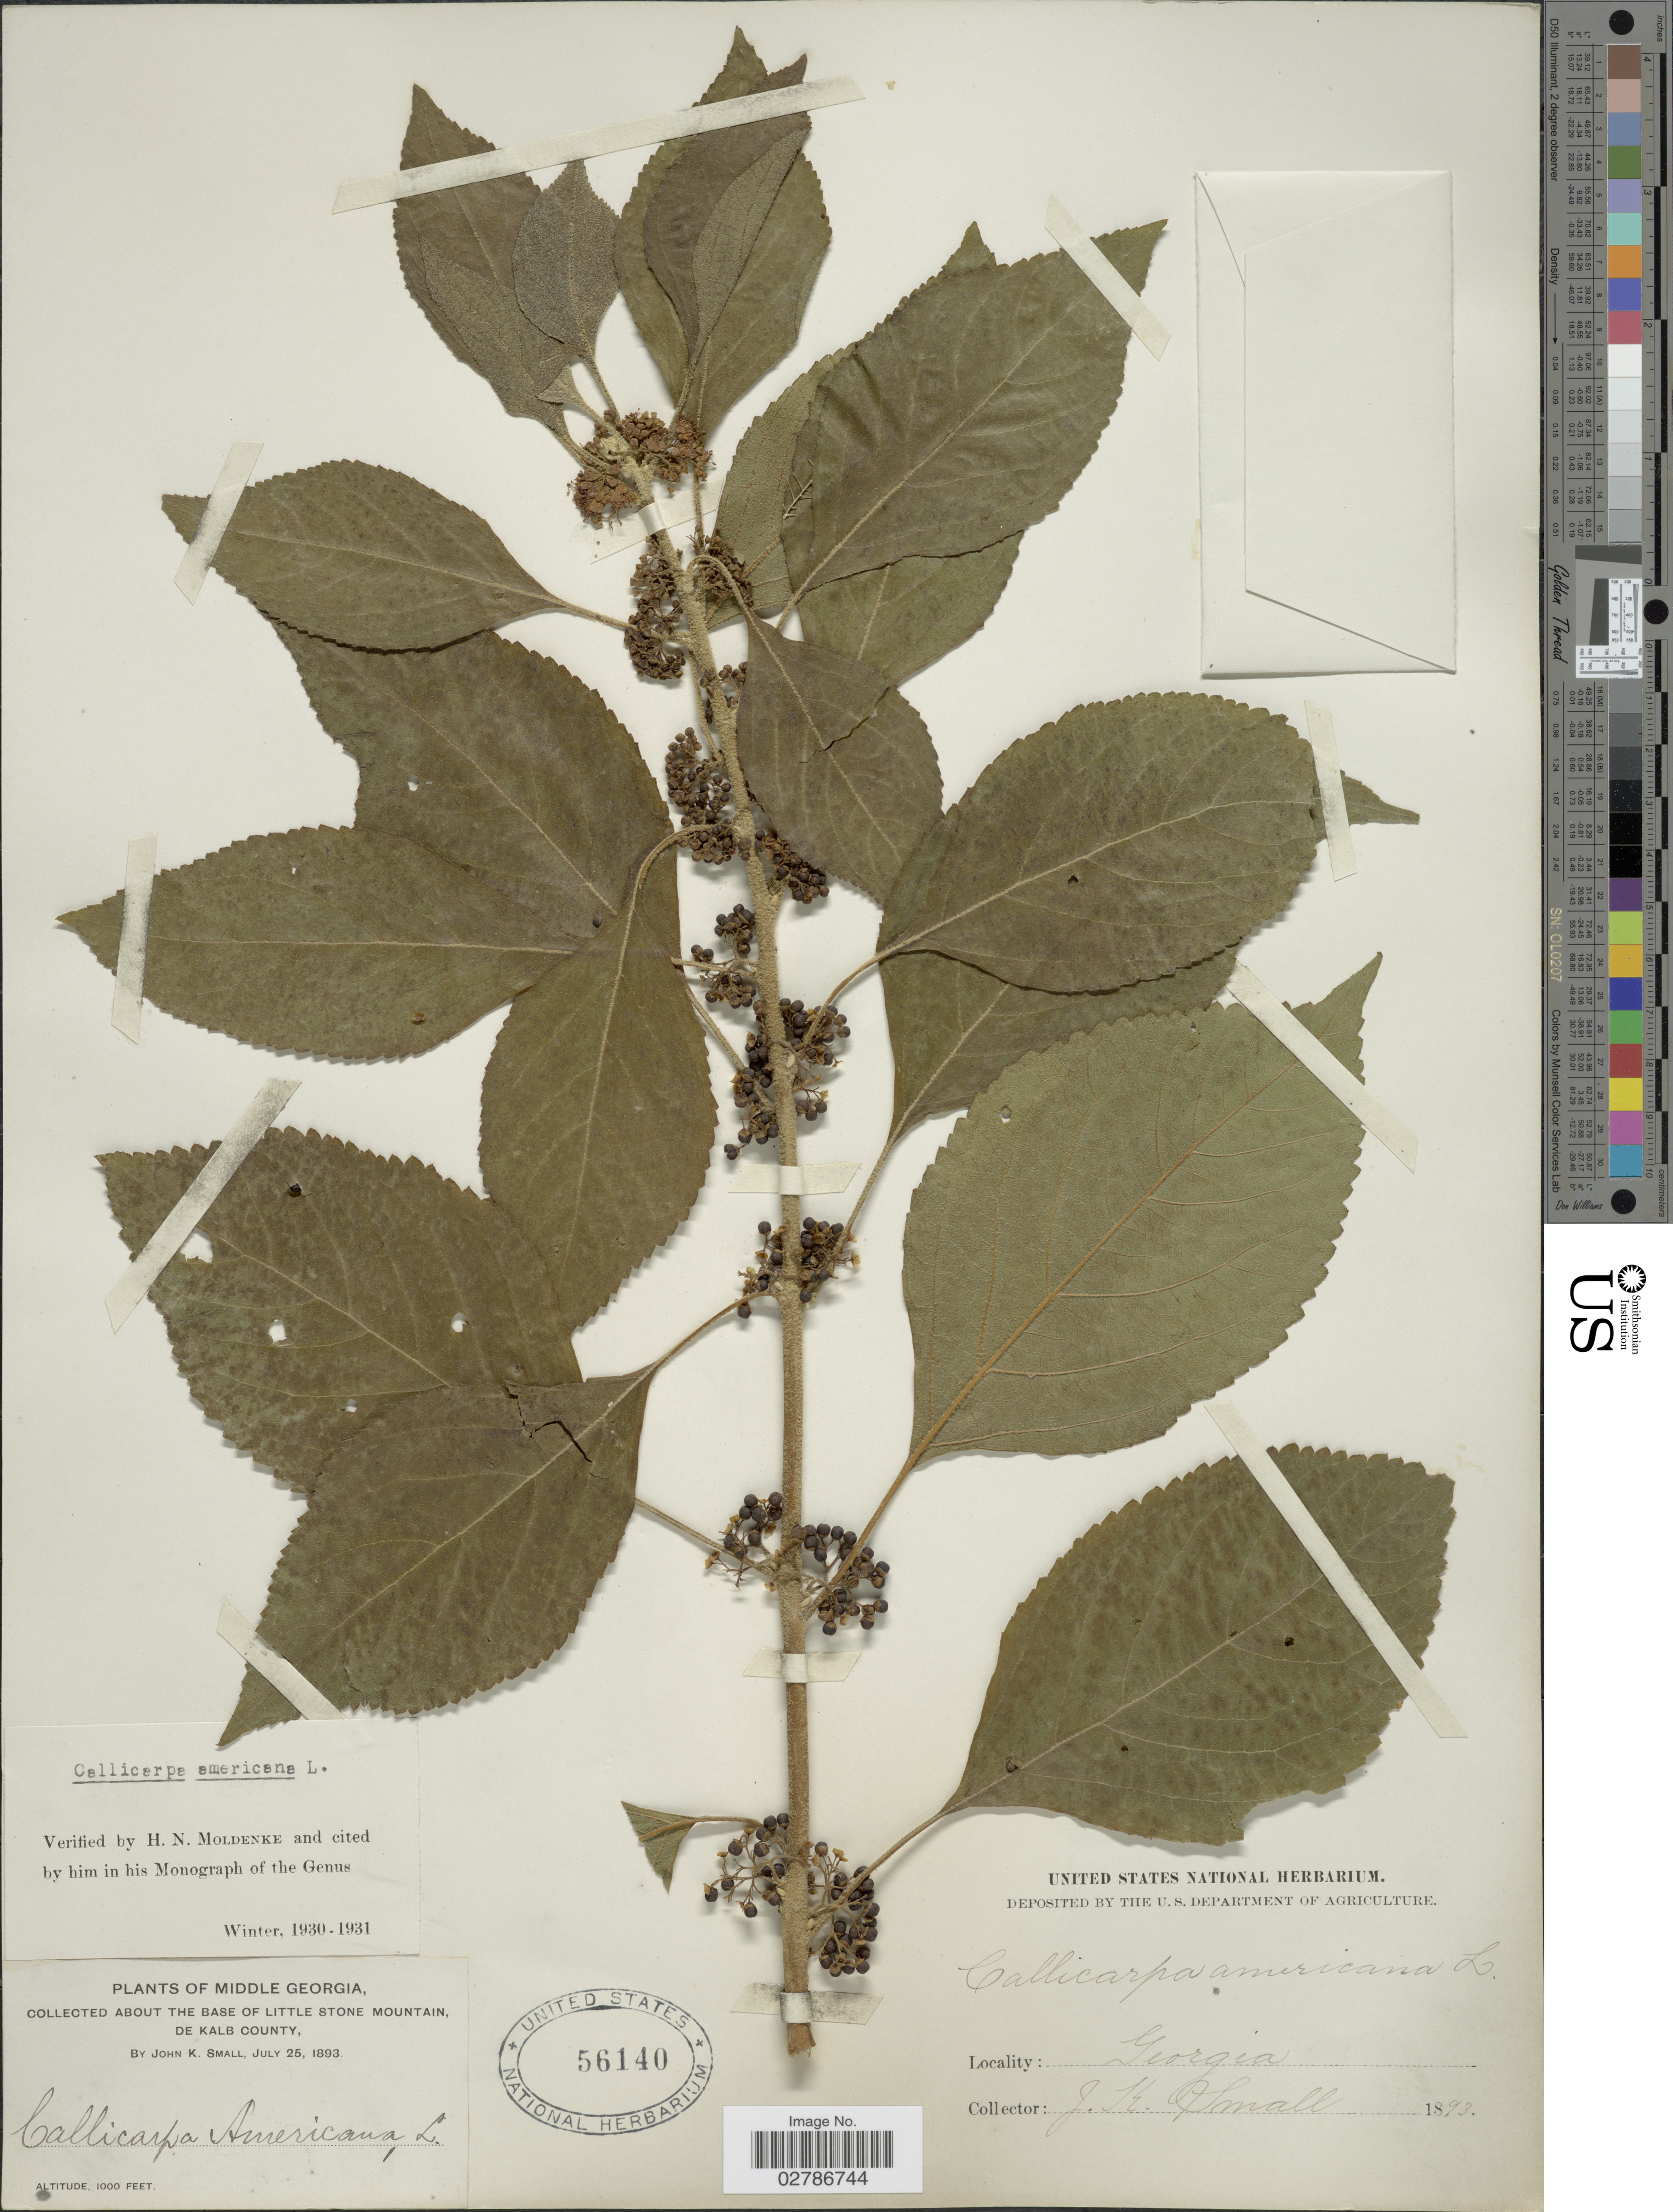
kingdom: Plantae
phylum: Tracheophyta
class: Magnoliopsida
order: Lamiales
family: Lamiaceae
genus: Callicarpa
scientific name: Callicarpa americana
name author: L.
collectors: J. K. Small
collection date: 1893-07-25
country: United States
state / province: Georgia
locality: Middle Georgia. The base of Little Stone Mountain, De Kalb County.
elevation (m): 305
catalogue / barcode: US 56140